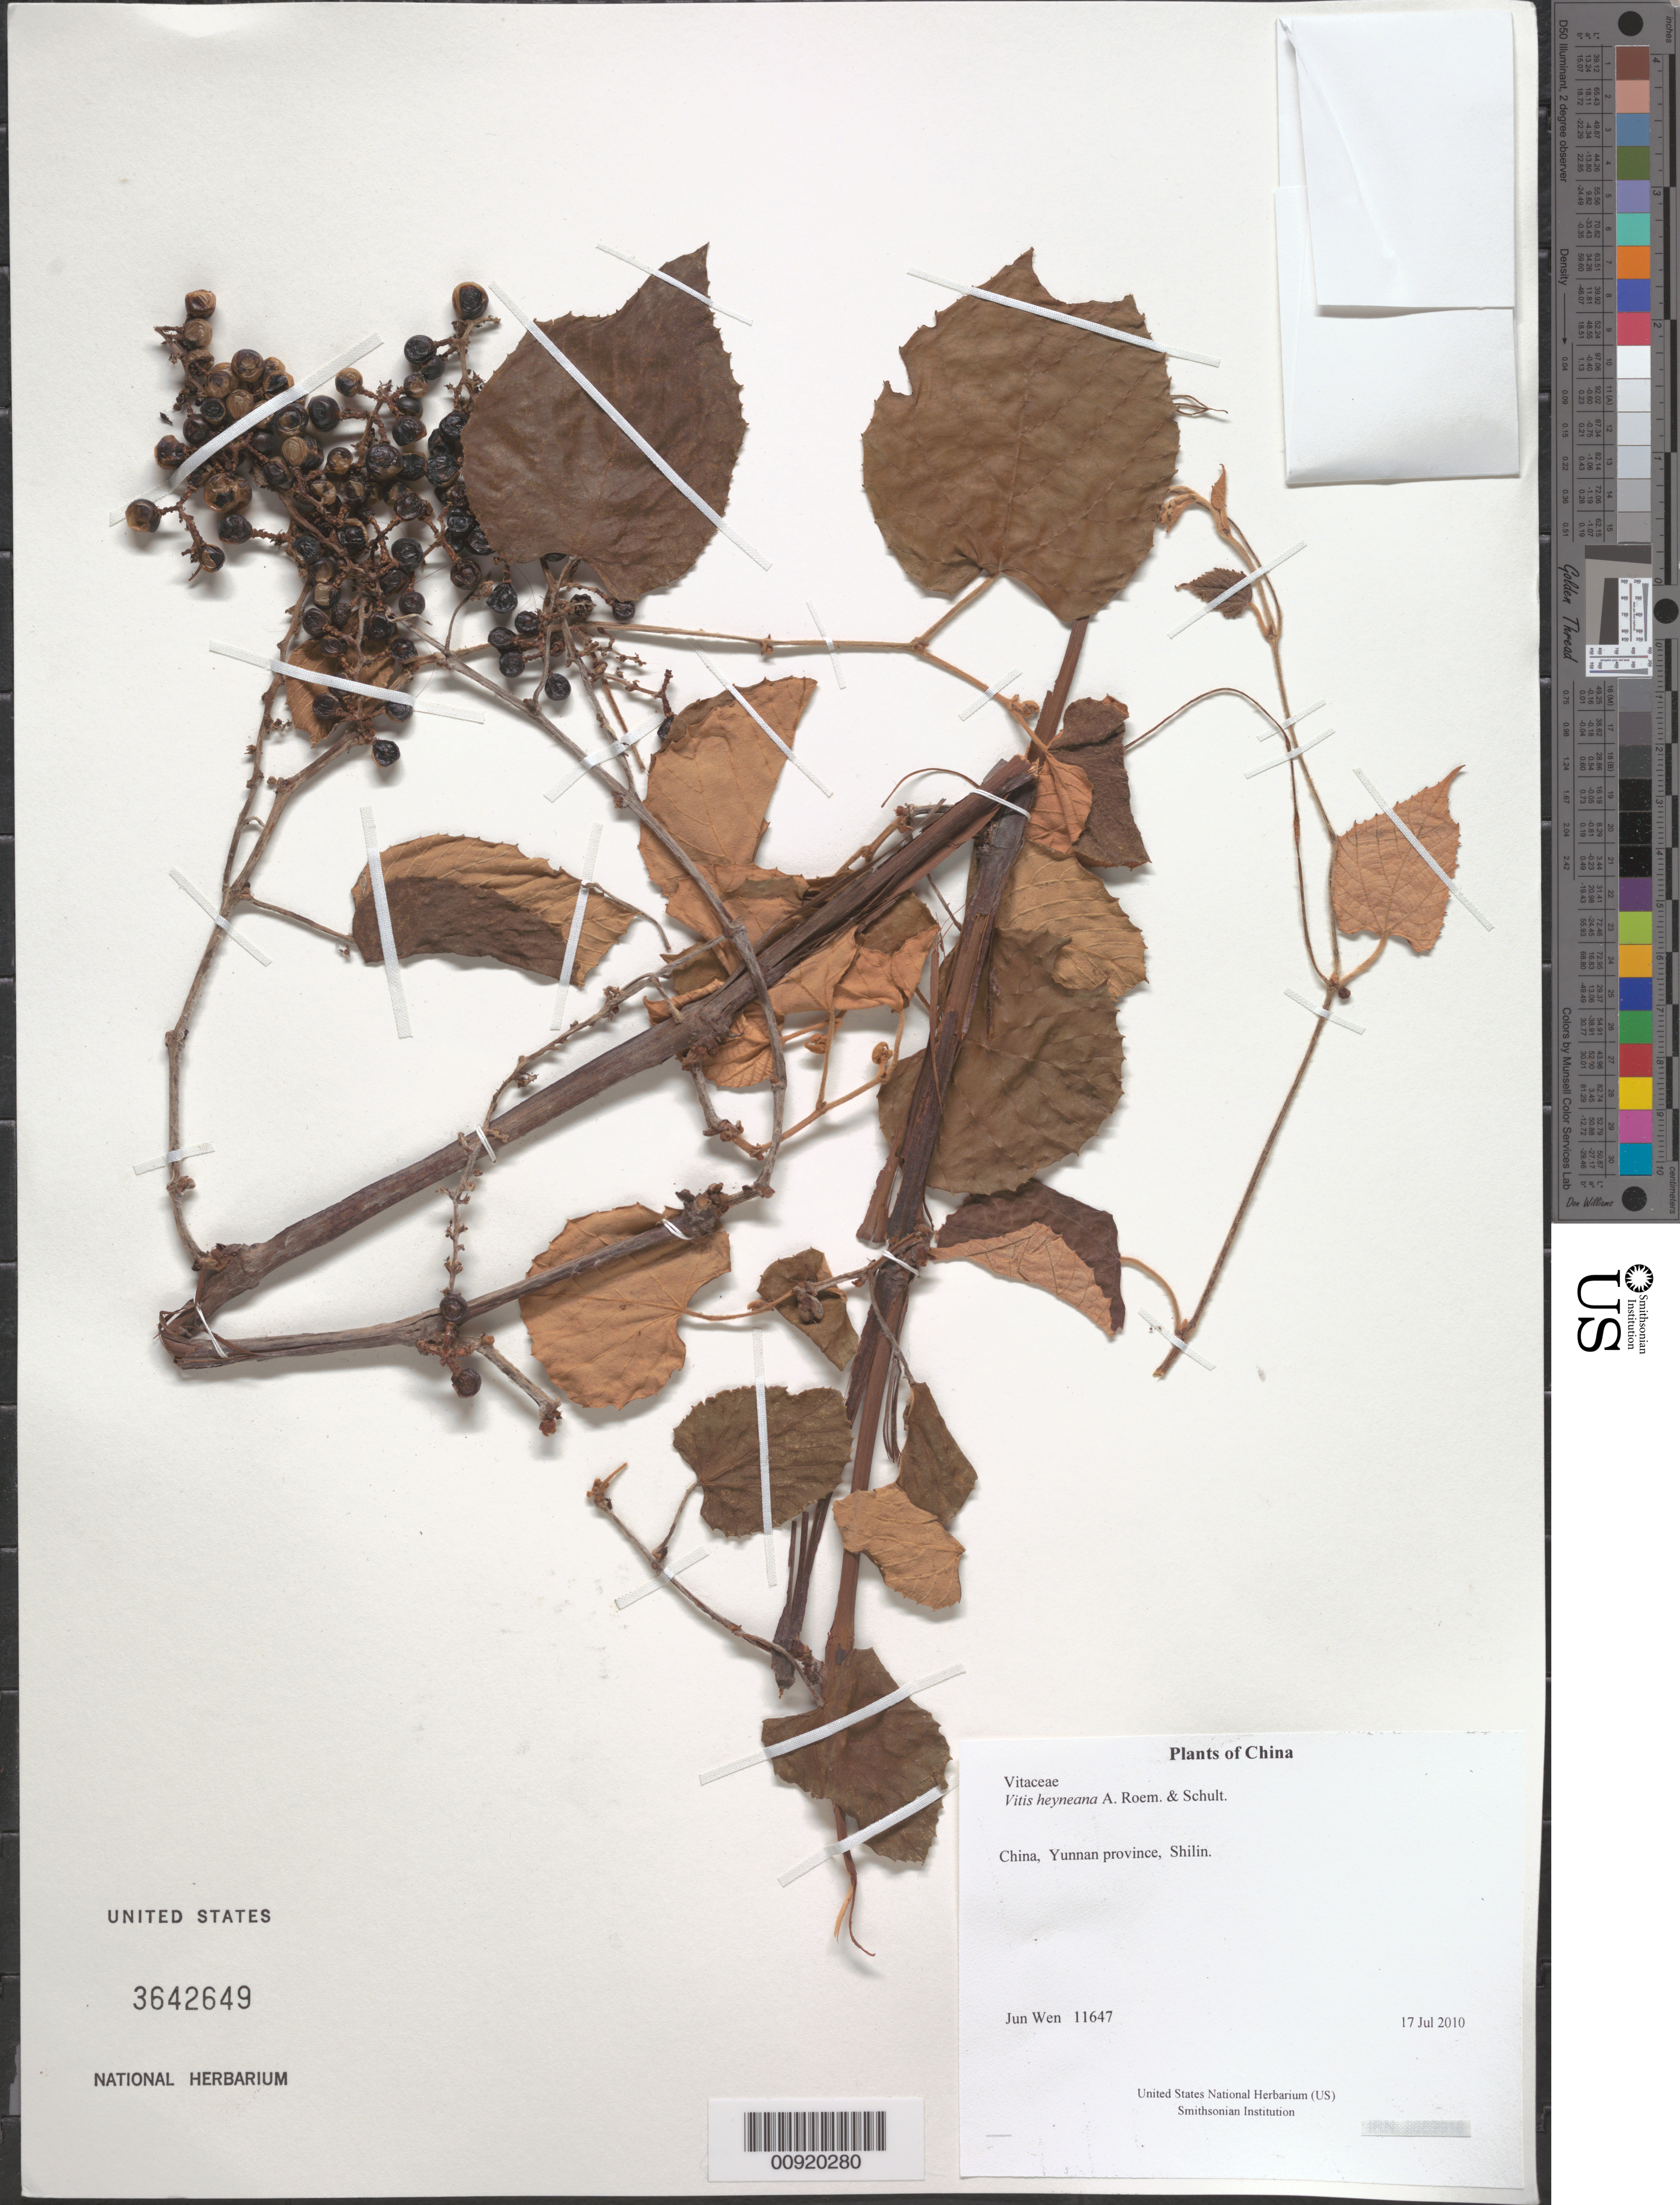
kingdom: Plantae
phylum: Tracheophyta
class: Magnoliopsida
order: Vitales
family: Vitaceae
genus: Vitis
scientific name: Vitis heyneana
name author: A. Roem. & Schult.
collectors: J. Wen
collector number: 11647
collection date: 2010-07-17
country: China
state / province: Yunnan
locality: Shilin.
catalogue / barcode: US 3642649